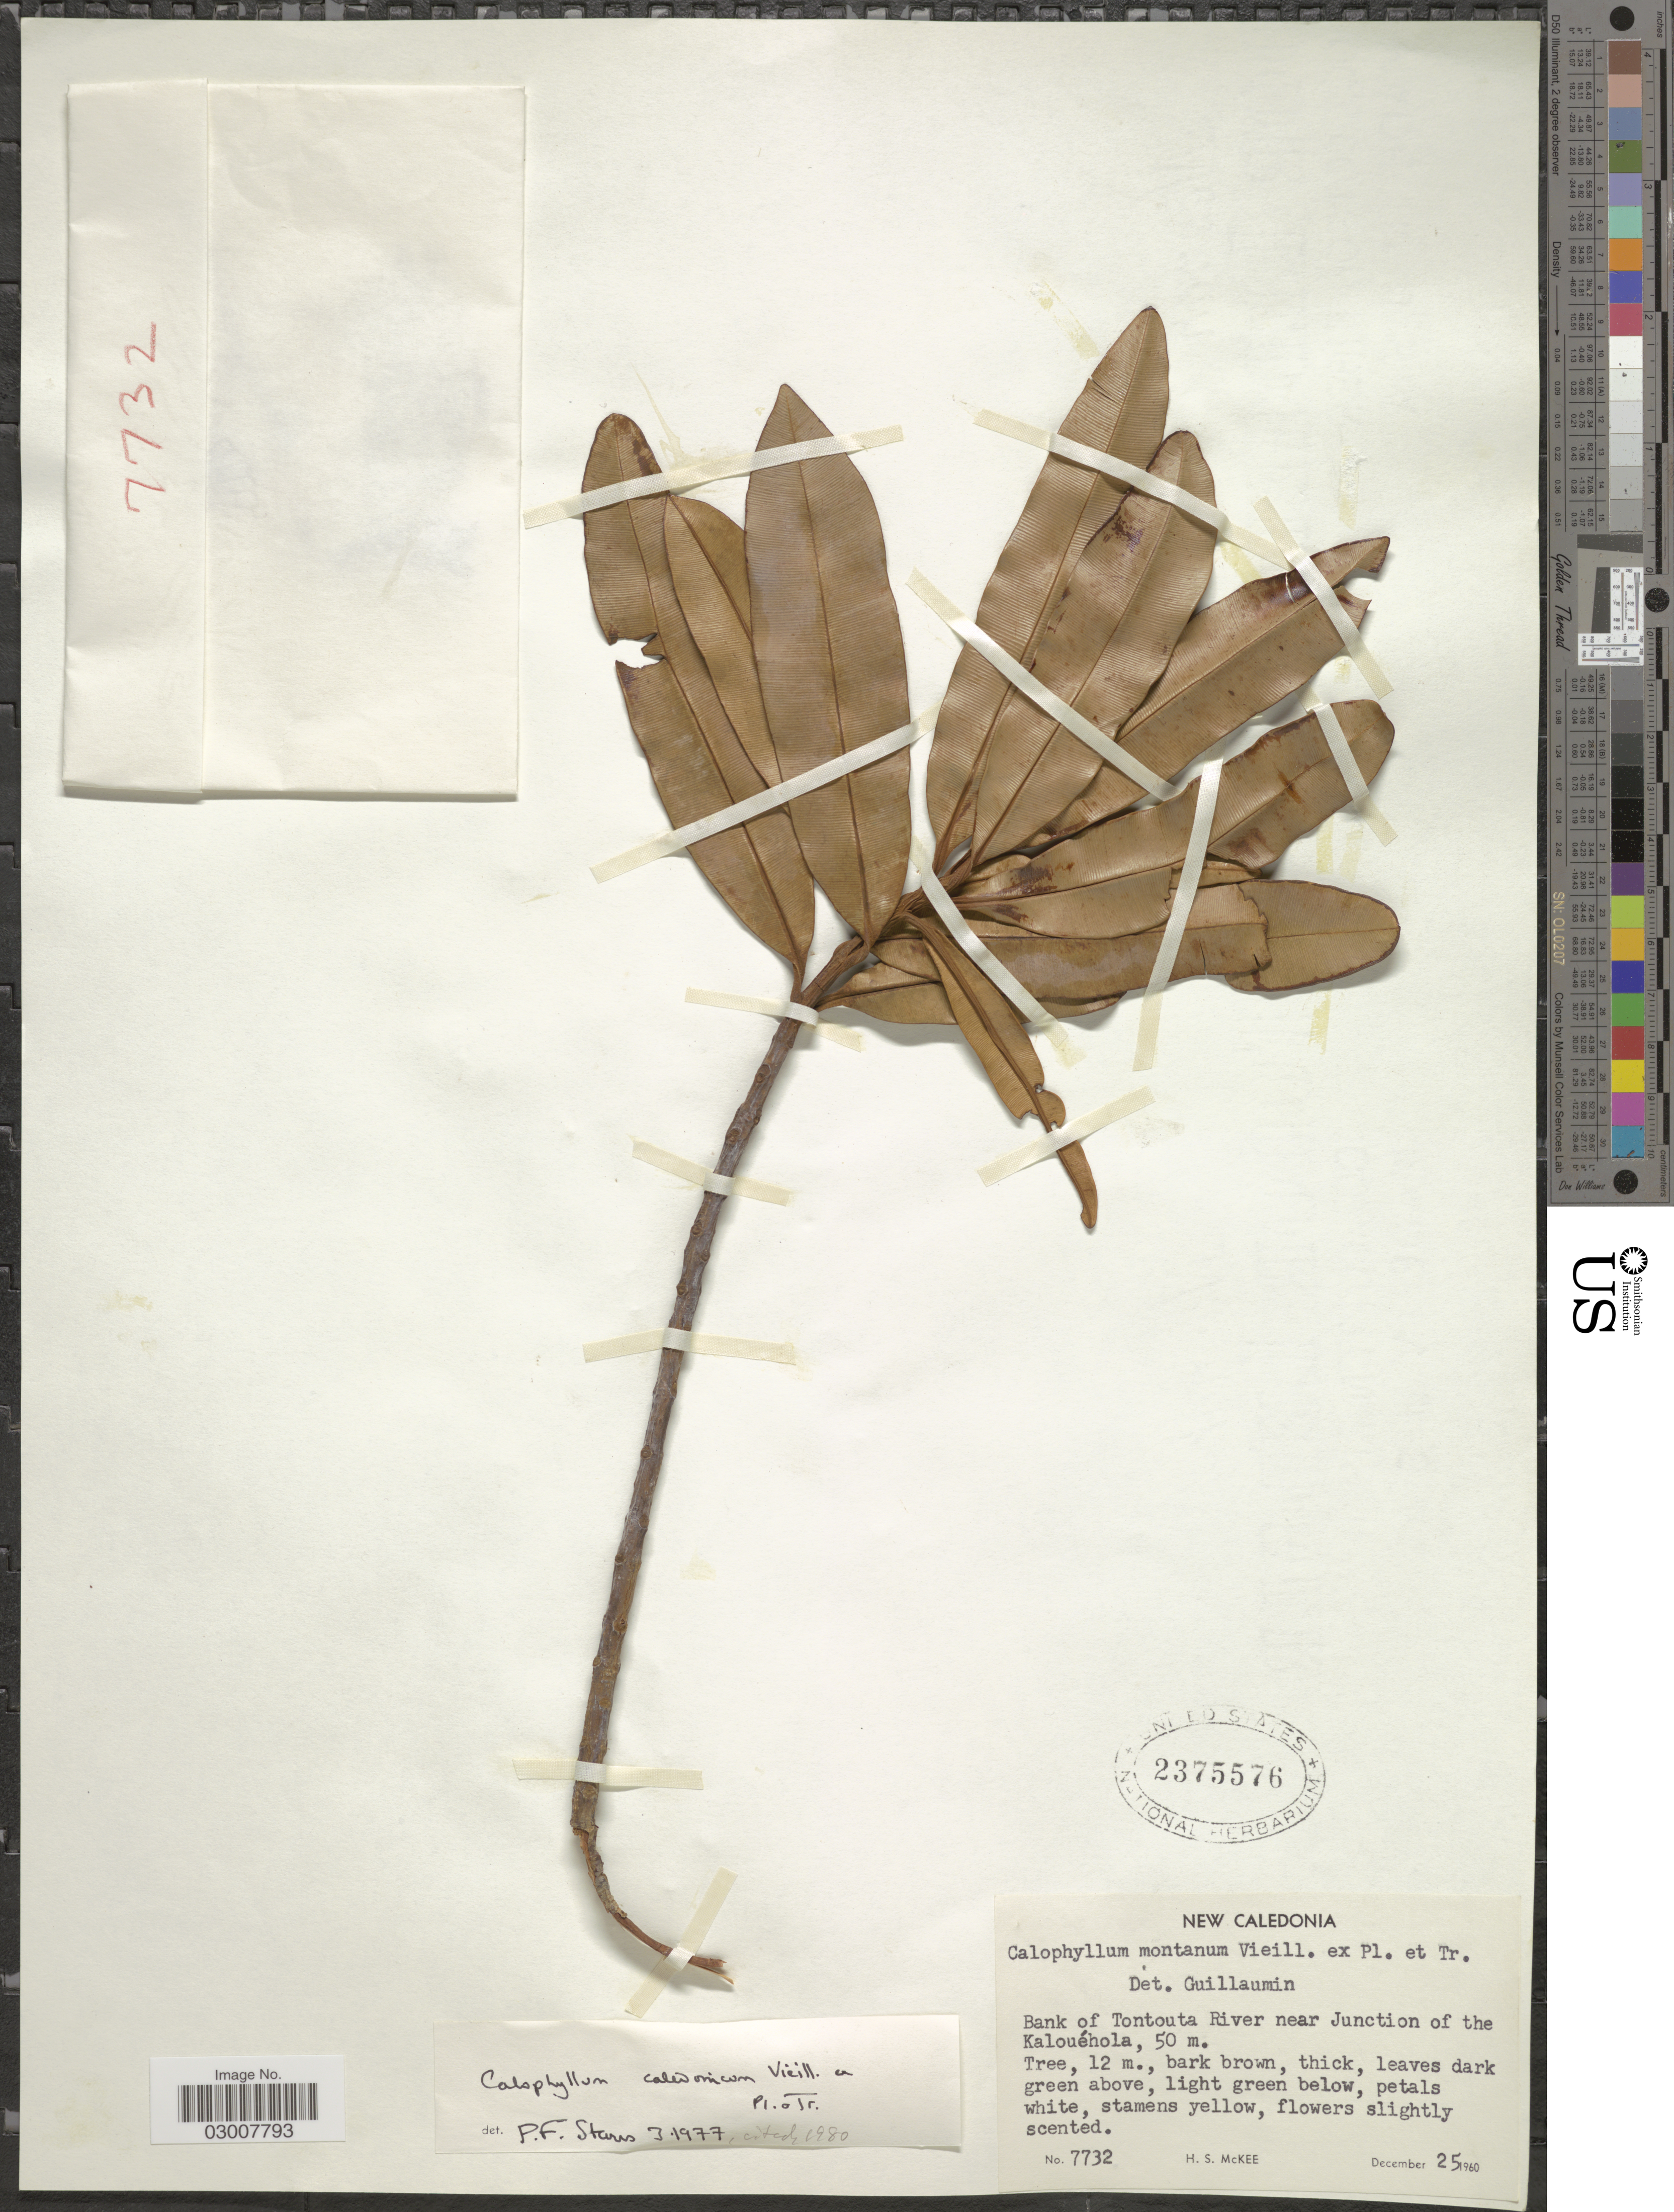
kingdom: Plantae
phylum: Tracheophyta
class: Magnoliopsida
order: Malpighiales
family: Calophyllaceae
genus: Calophyllum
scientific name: Calophyllum caledonicum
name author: Vieill. ex Planch. & Triana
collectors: H. S. McKee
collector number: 7732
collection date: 1960-12-25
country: New Caledonia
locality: Bank of Tontouta River near Junction of the Kalouéhola.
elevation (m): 50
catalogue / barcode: US 2375576